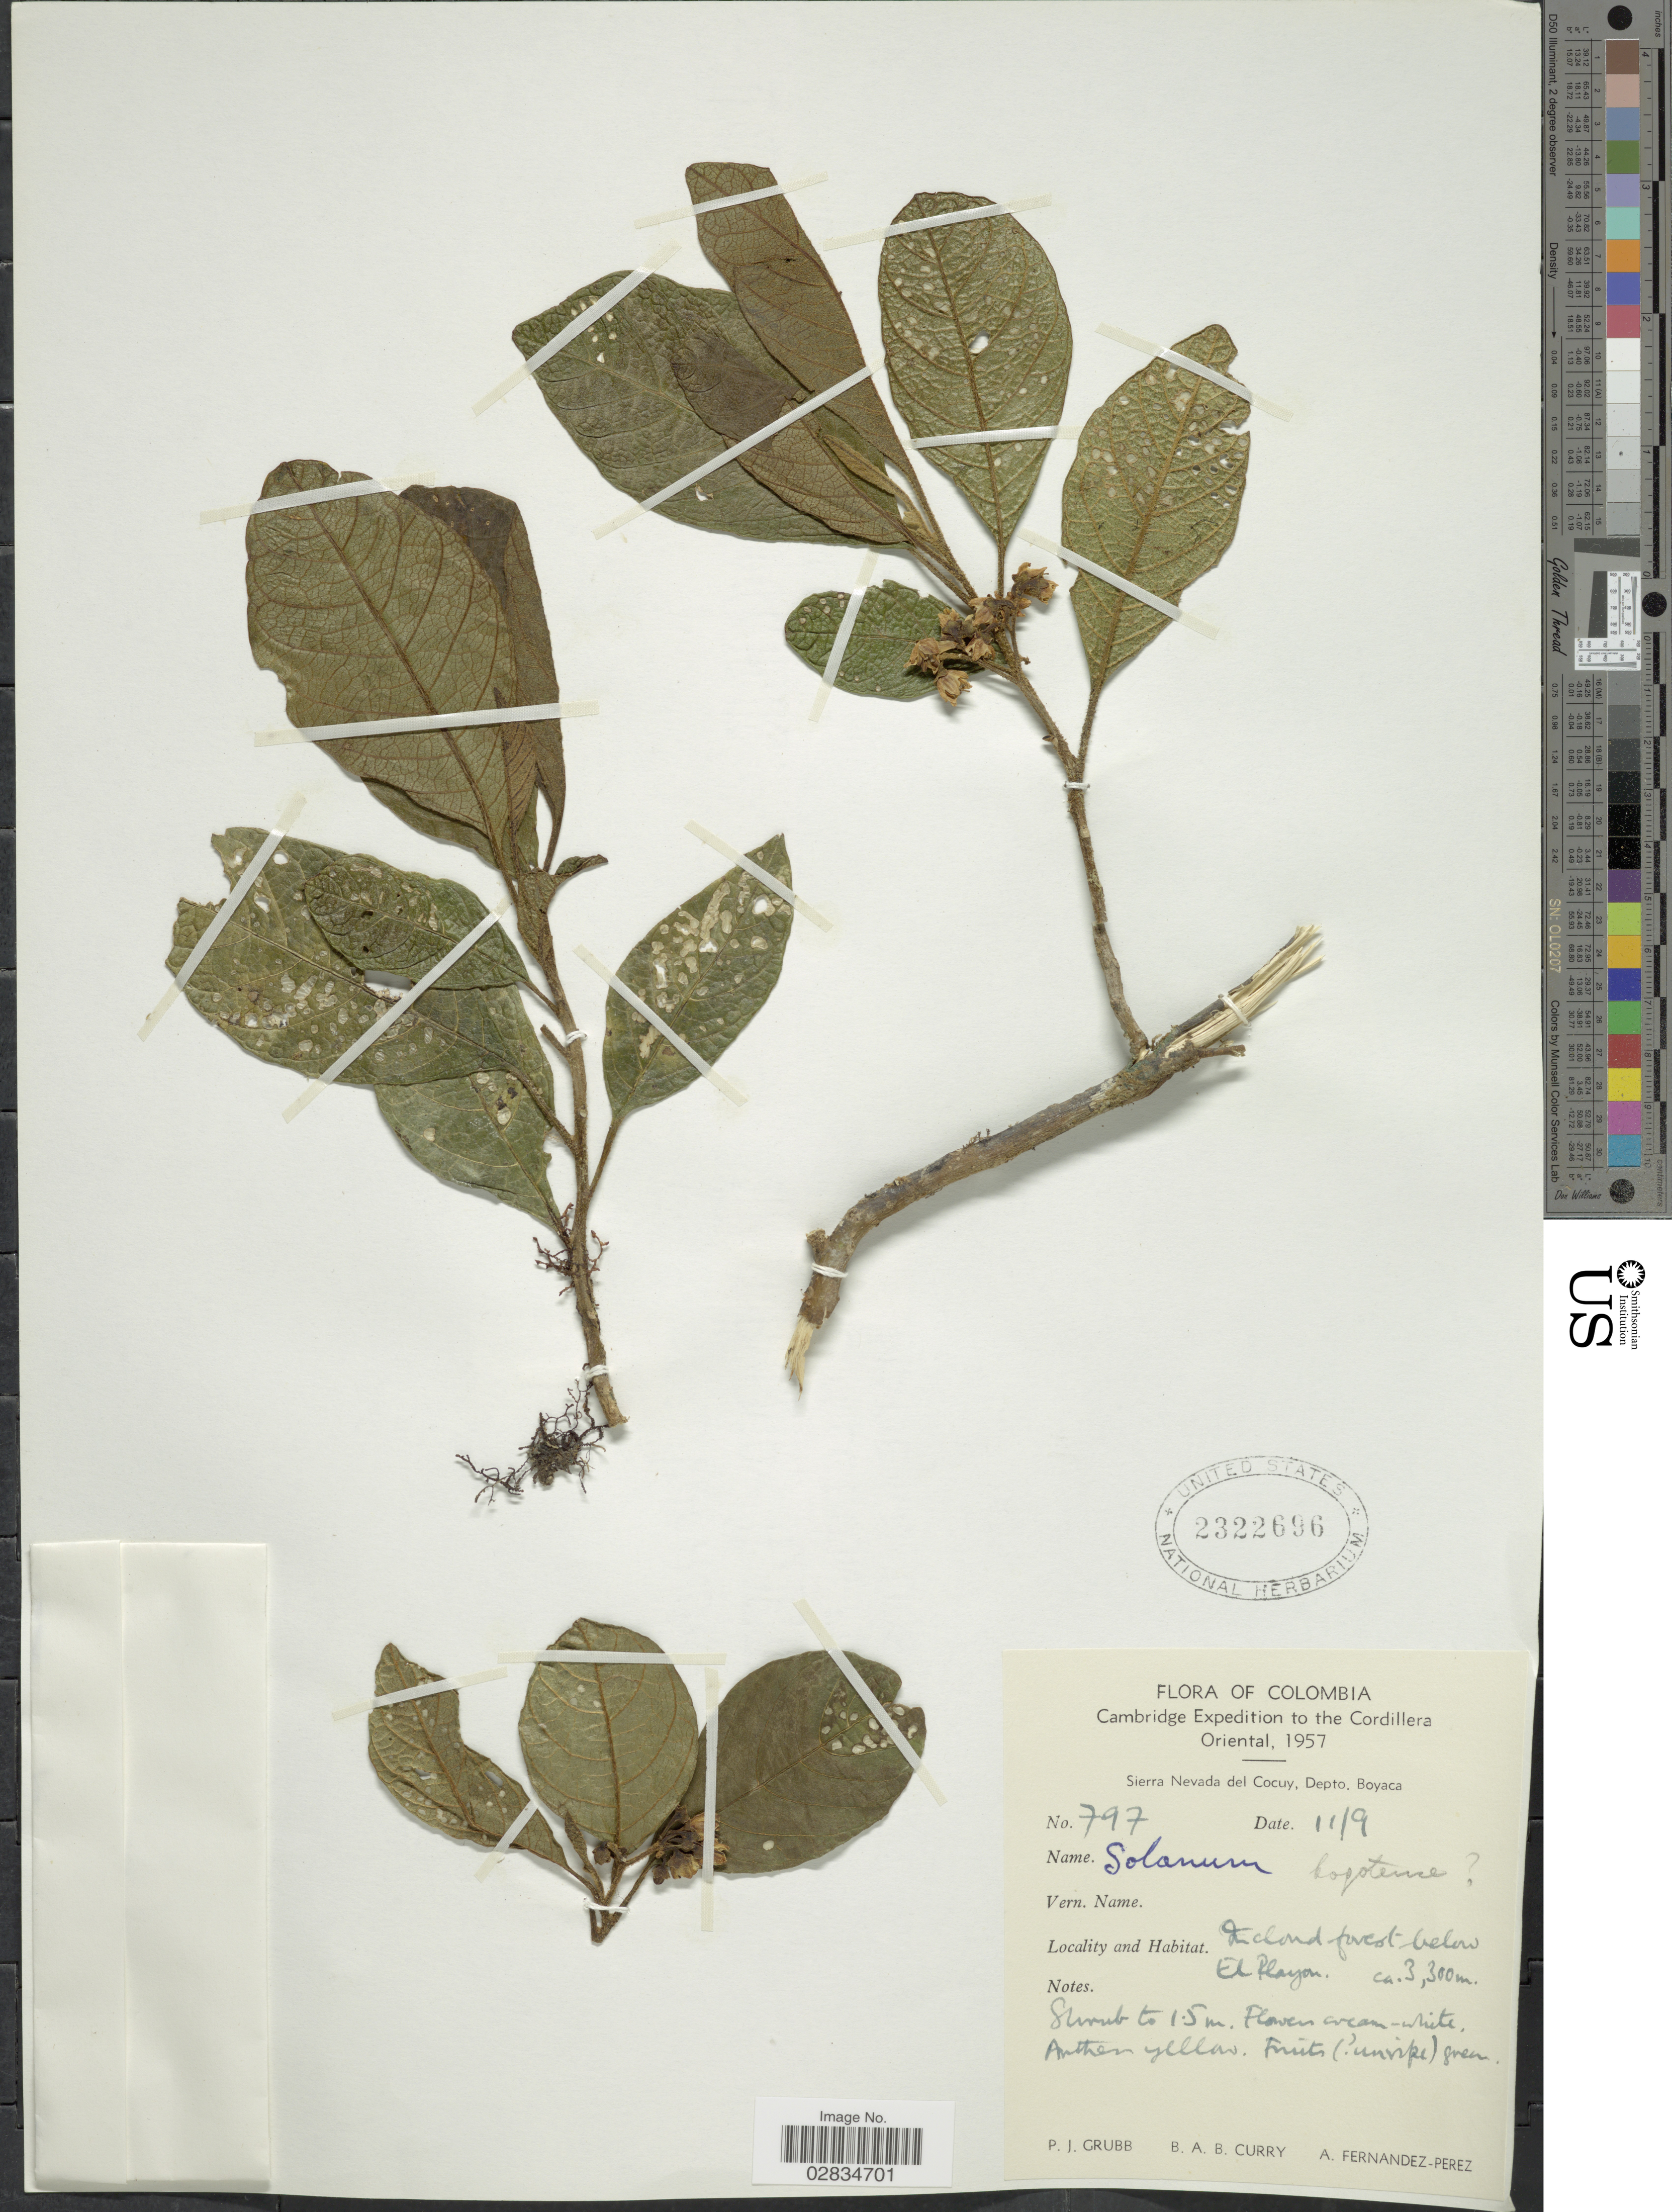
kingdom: Plantae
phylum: Tracheophyta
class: Magnoliopsida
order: Solanales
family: Solanaceae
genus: Solanum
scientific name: Solanum stenophyllum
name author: Dunal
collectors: P. J. Grubb, B. A. B. Curry & A. Fernández-Pérez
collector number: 797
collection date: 1957-09-11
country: Colombia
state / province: Boyacá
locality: Cordillera Oriental, Sierra Nevada del Cocuy, Depto. Boyaca, below El Playon.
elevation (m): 3300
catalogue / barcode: US 2322696